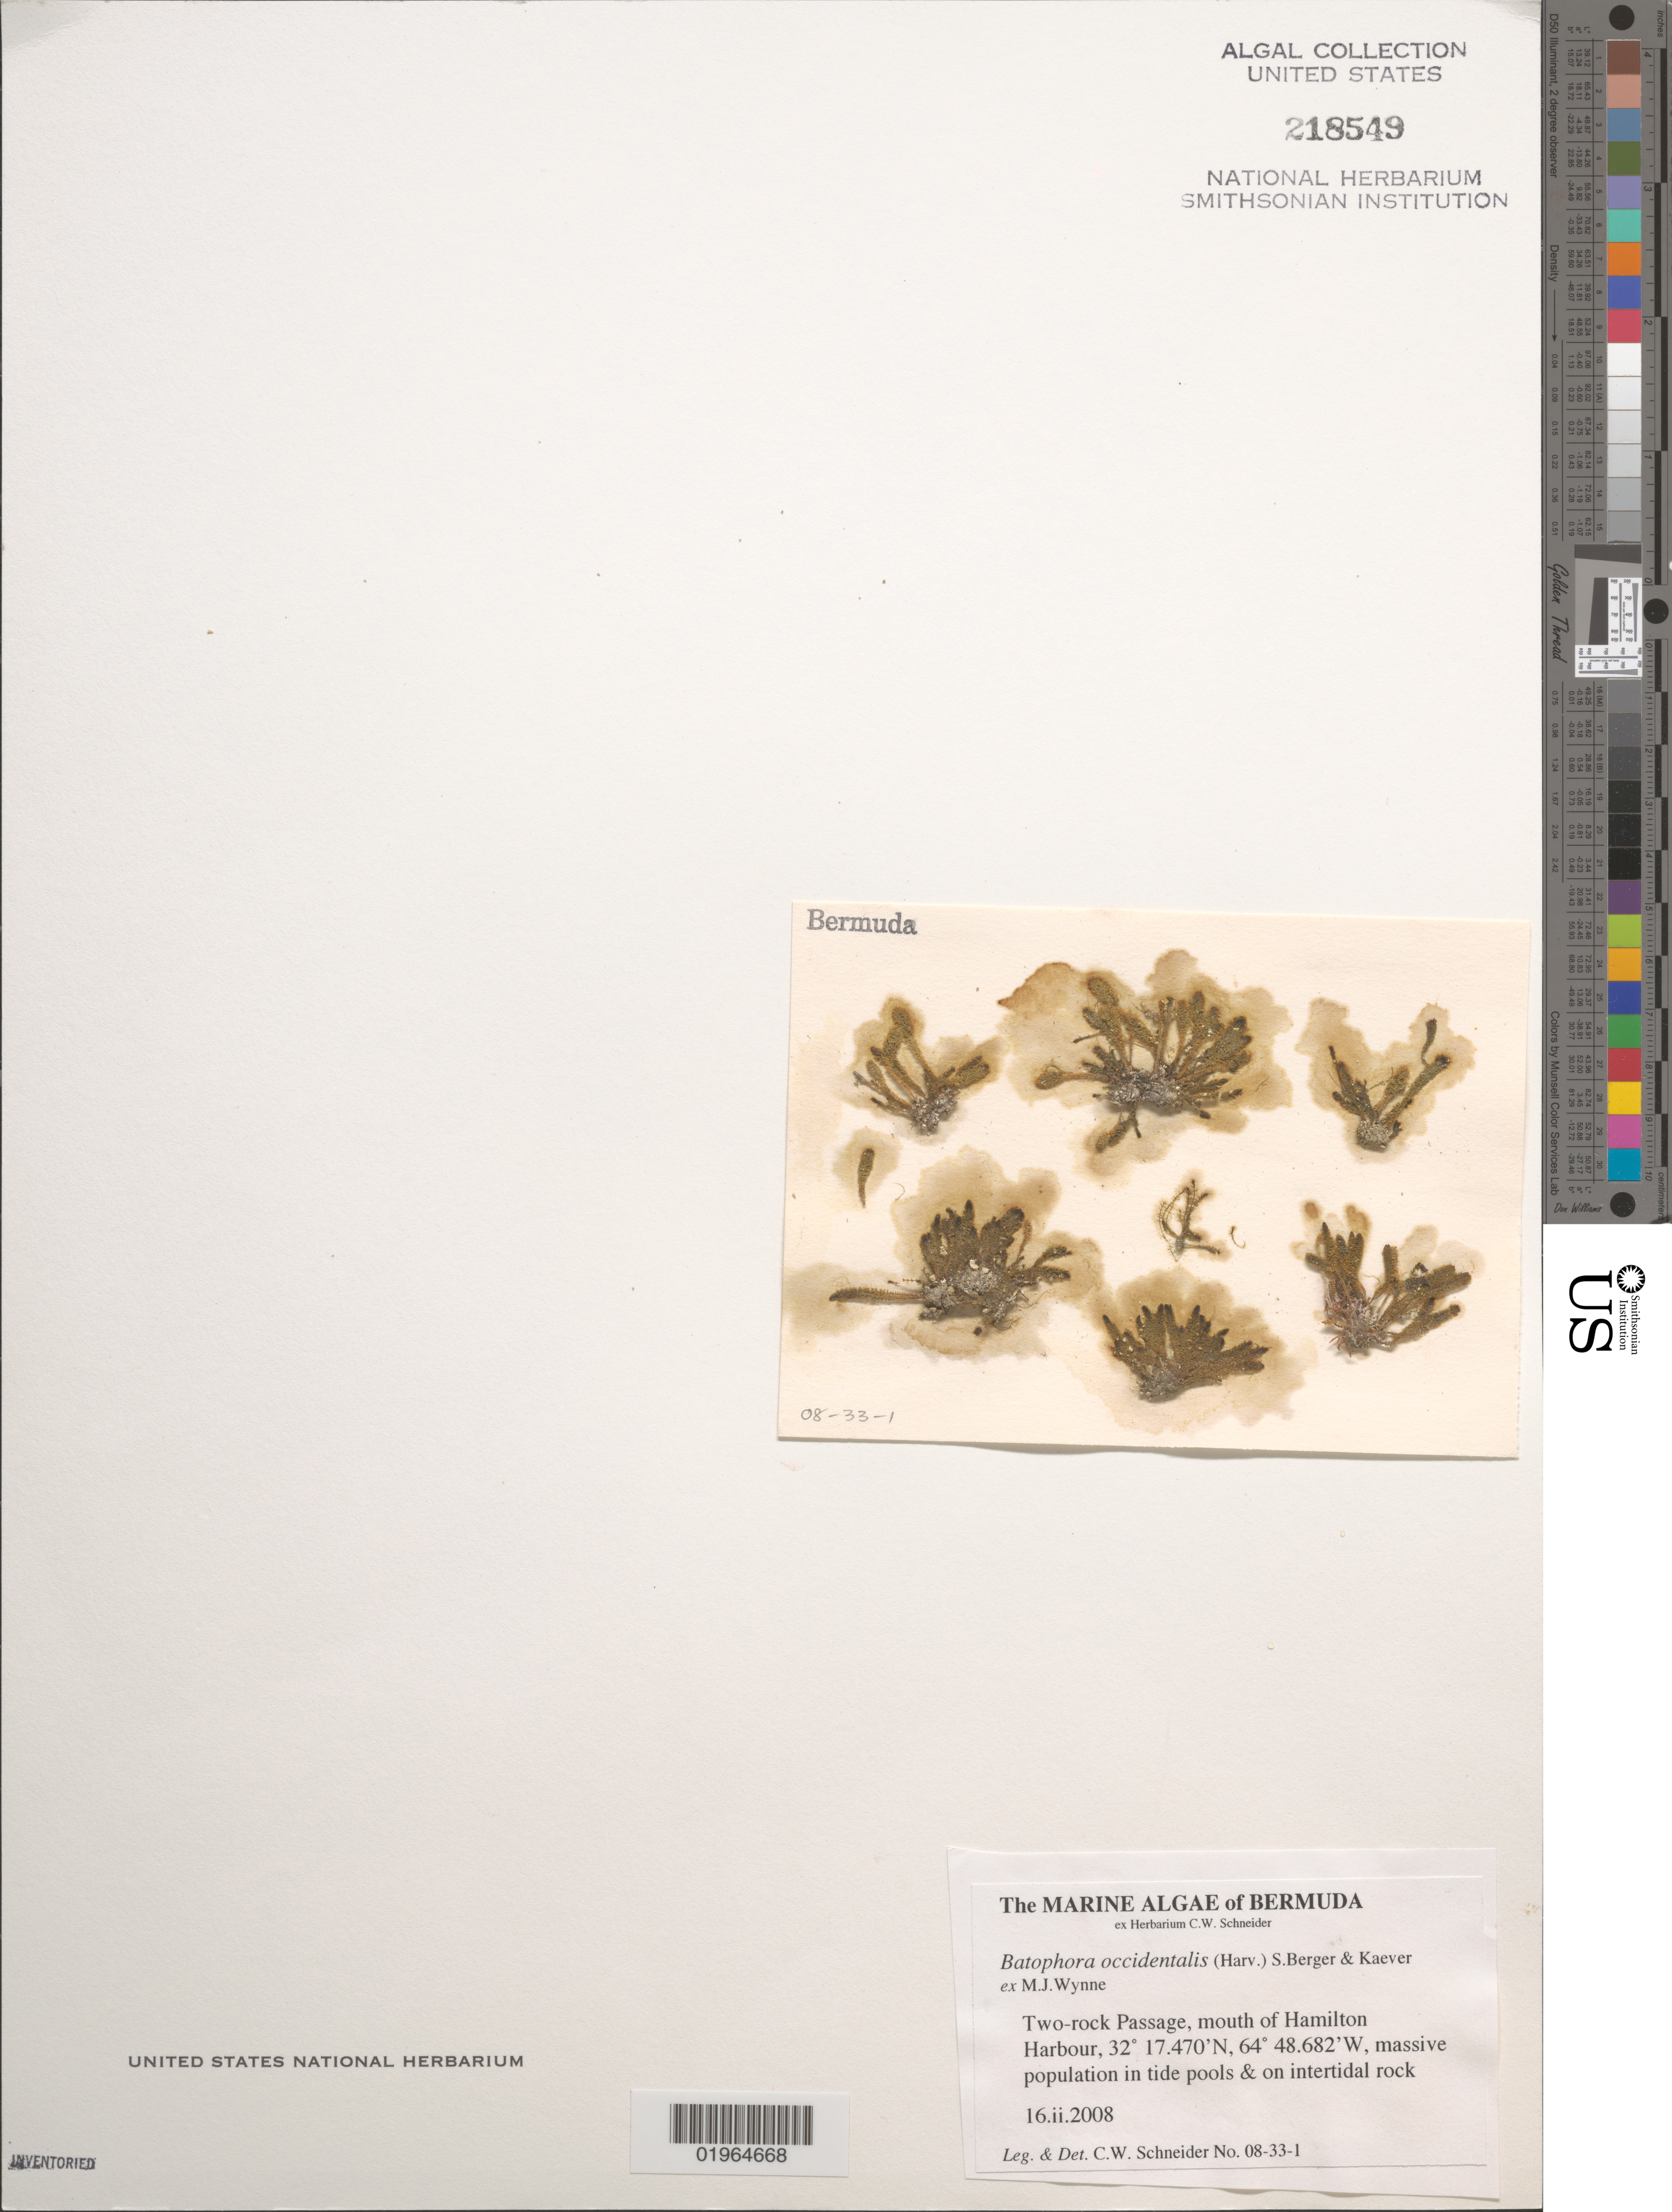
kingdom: Plantae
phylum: Chlorophyta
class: Ulvophyceae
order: Dasycladales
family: Dasycladaceae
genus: Batophora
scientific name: Batophora occidentalis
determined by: Schneider, C. W.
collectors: C. W. Schneider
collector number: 08-33-1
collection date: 2008-02-16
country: Bermuda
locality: Mouth of Hamilton Harbour, massive population in tide pools & on intertidal rock.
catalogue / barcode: US 218549